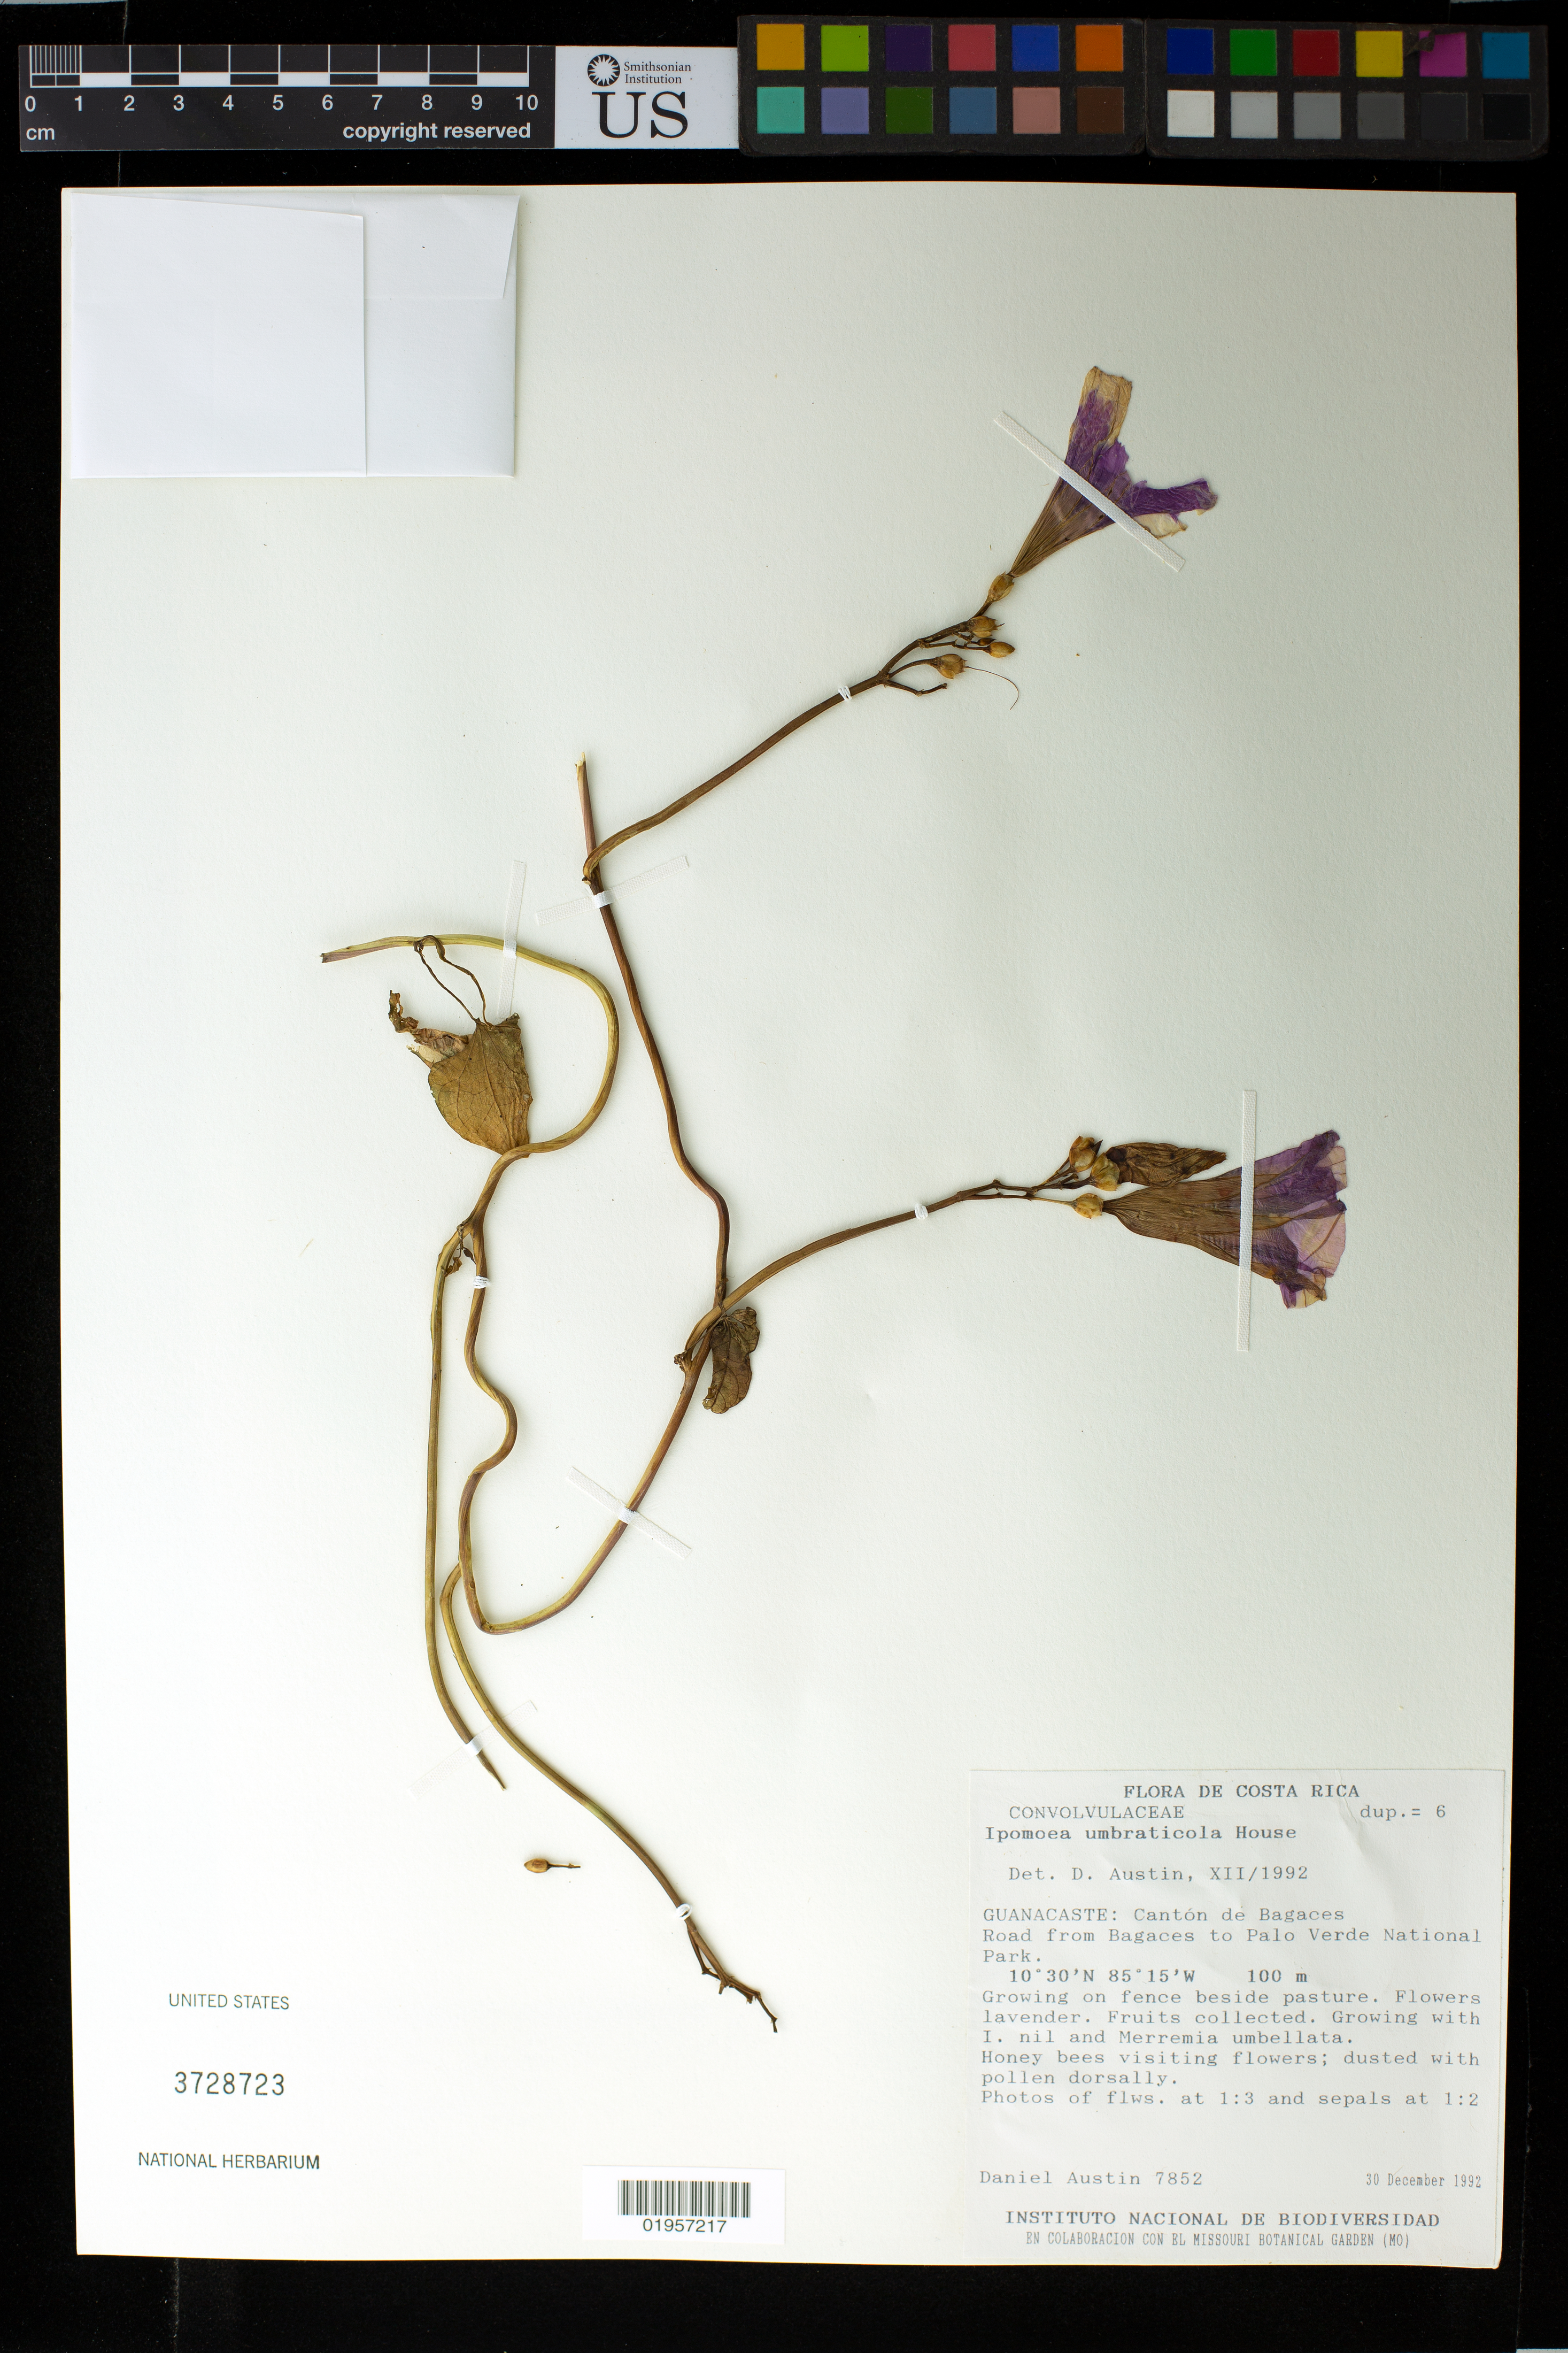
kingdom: Plantae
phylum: Tracheophyta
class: Magnoliopsida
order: Solanales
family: Convolvulaceae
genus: Ipomoea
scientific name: Ipomoea umbraticola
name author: House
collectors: D. Austin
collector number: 7852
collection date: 1992-12-30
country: Costa Rica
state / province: Guanacaste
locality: Canton de Bagaces, road from Bagaces to Palo Verde National Park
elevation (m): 100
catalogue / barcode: US 3728723